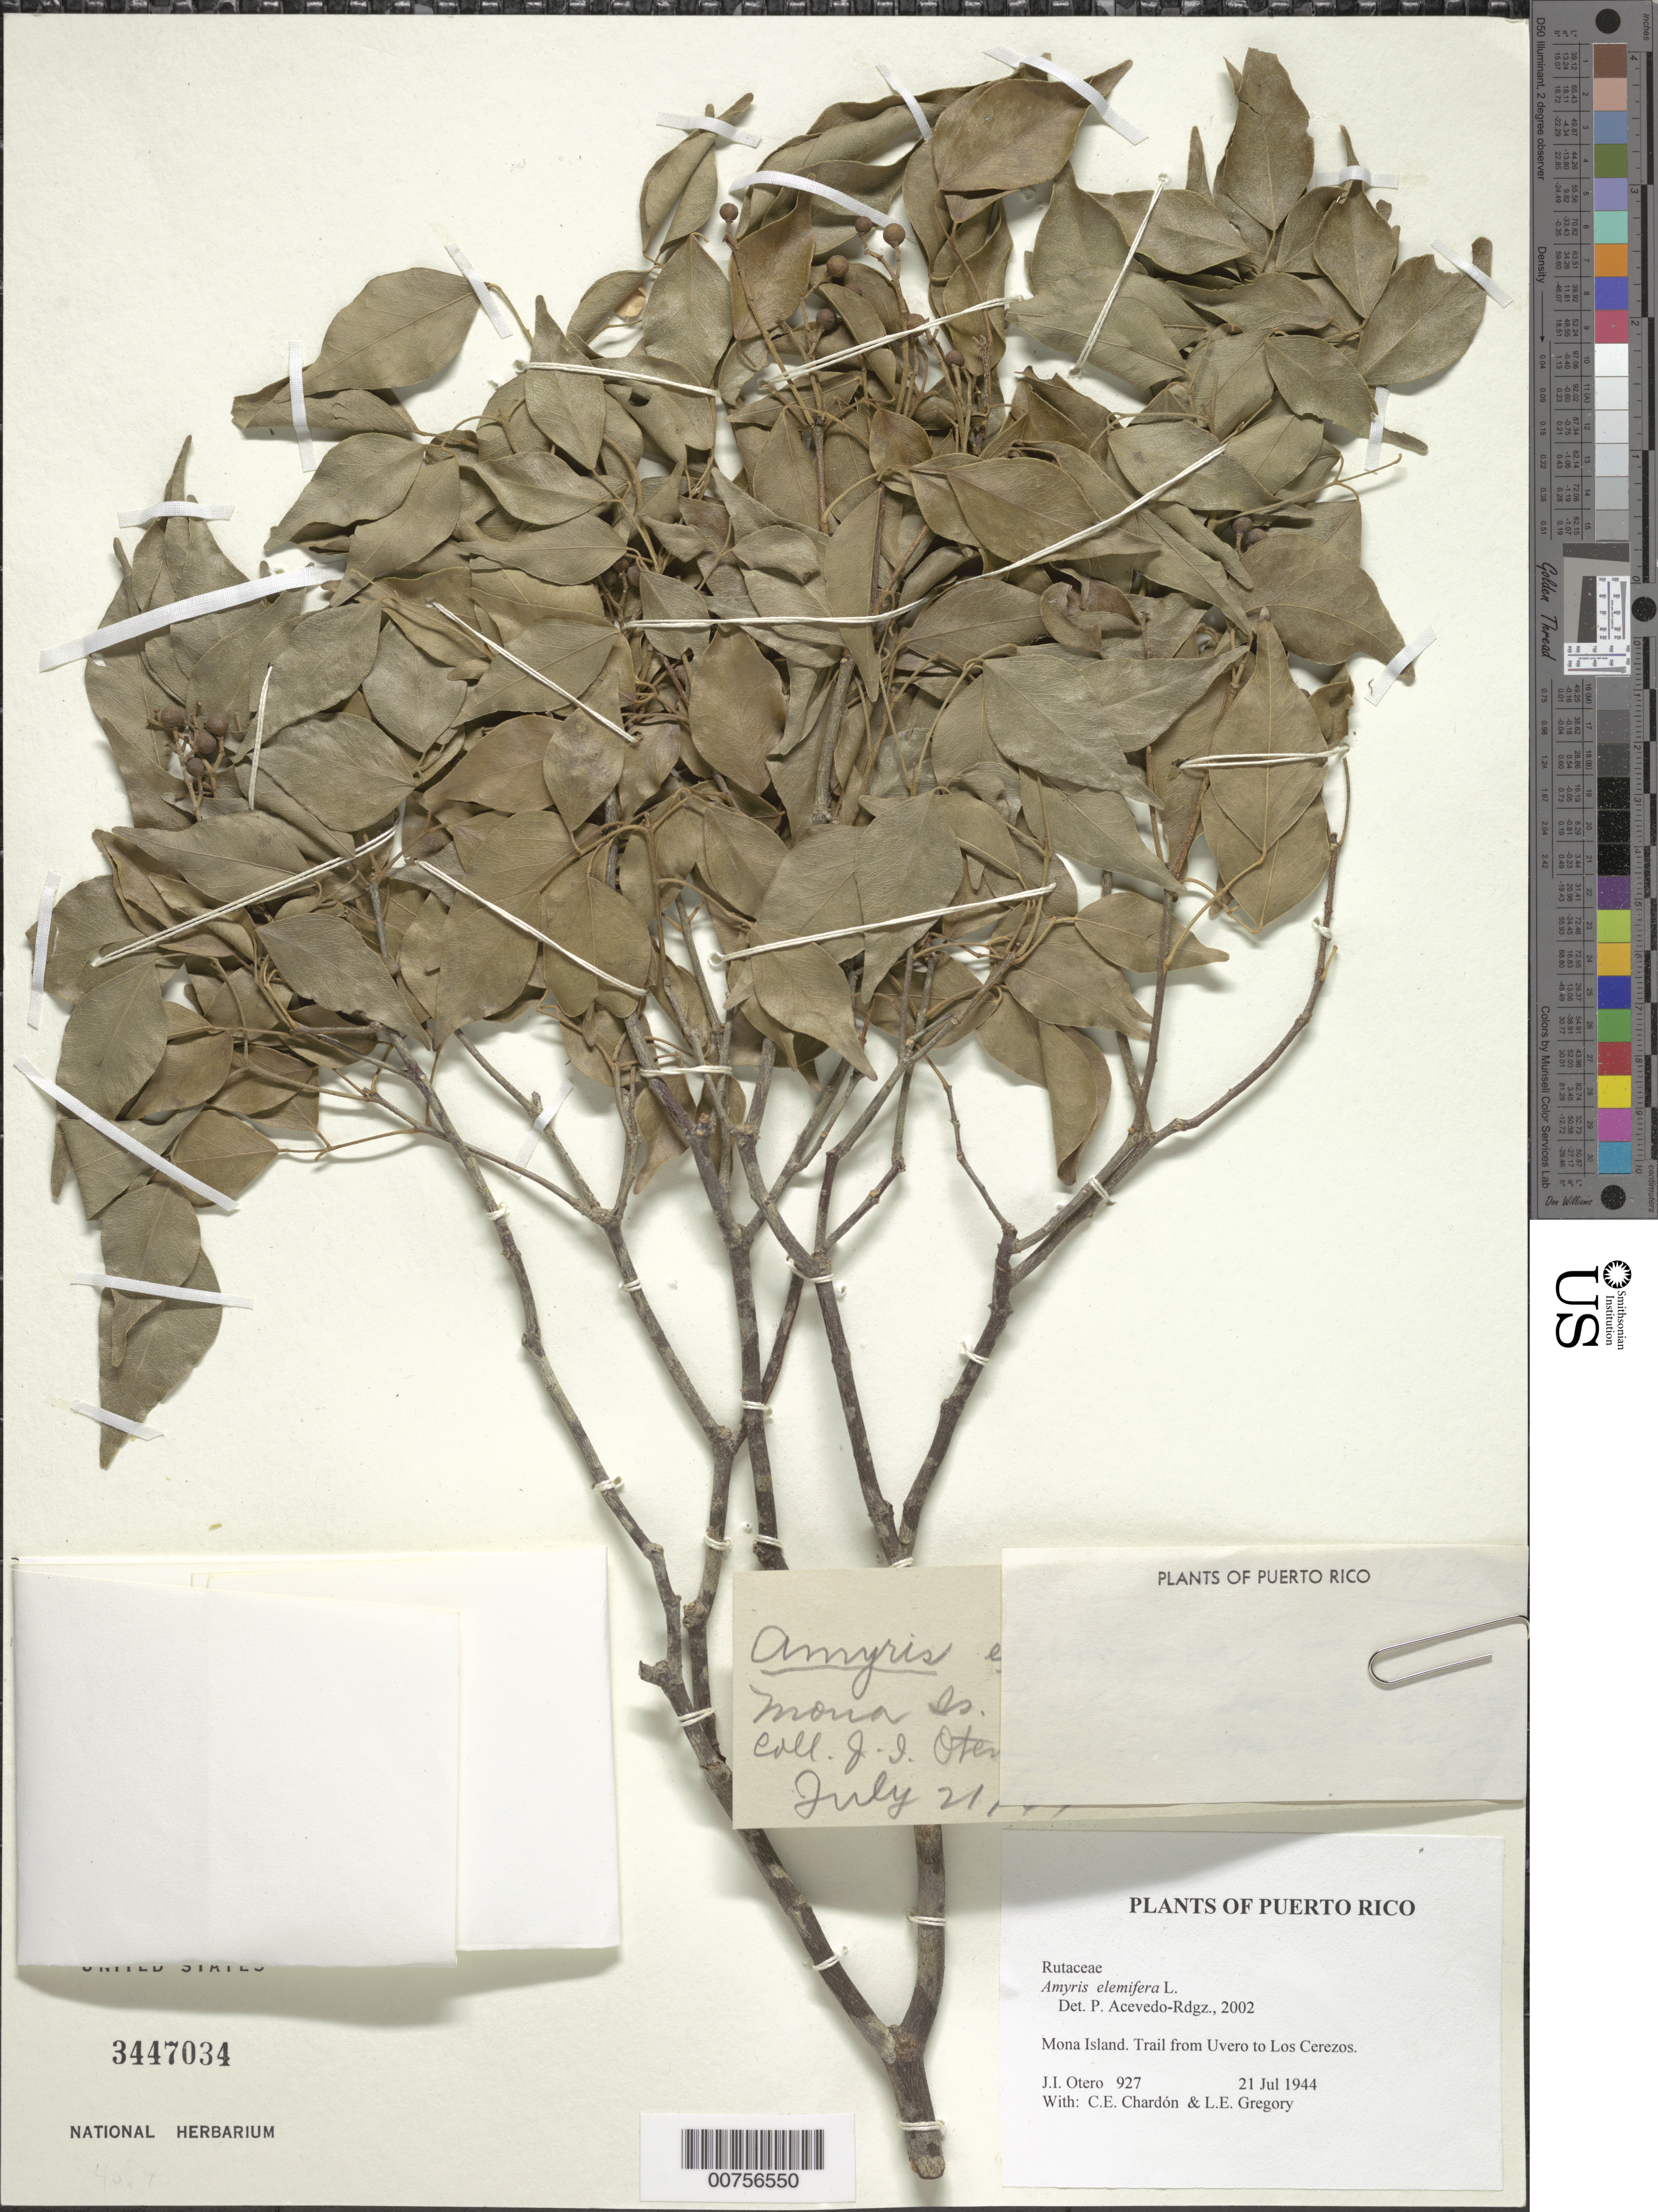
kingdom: Plantae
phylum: Tracheophyta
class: Magnoliopsida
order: Sapindales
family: Rutaceae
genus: Amyris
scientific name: Amyris elemifera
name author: L.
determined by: Acevedo-Rodríguez, P., (BOT), Smithsonian Institution - National Museum of Natural History (UNITED STATES)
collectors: J. Otero, C. E. Chardón & L. E. Gregory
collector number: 927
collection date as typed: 21 Jul 1944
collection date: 1944-07-21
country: Puerto Rico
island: Mona I.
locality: Trail from Uvero to Los Cerezos.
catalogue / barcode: US 3447034